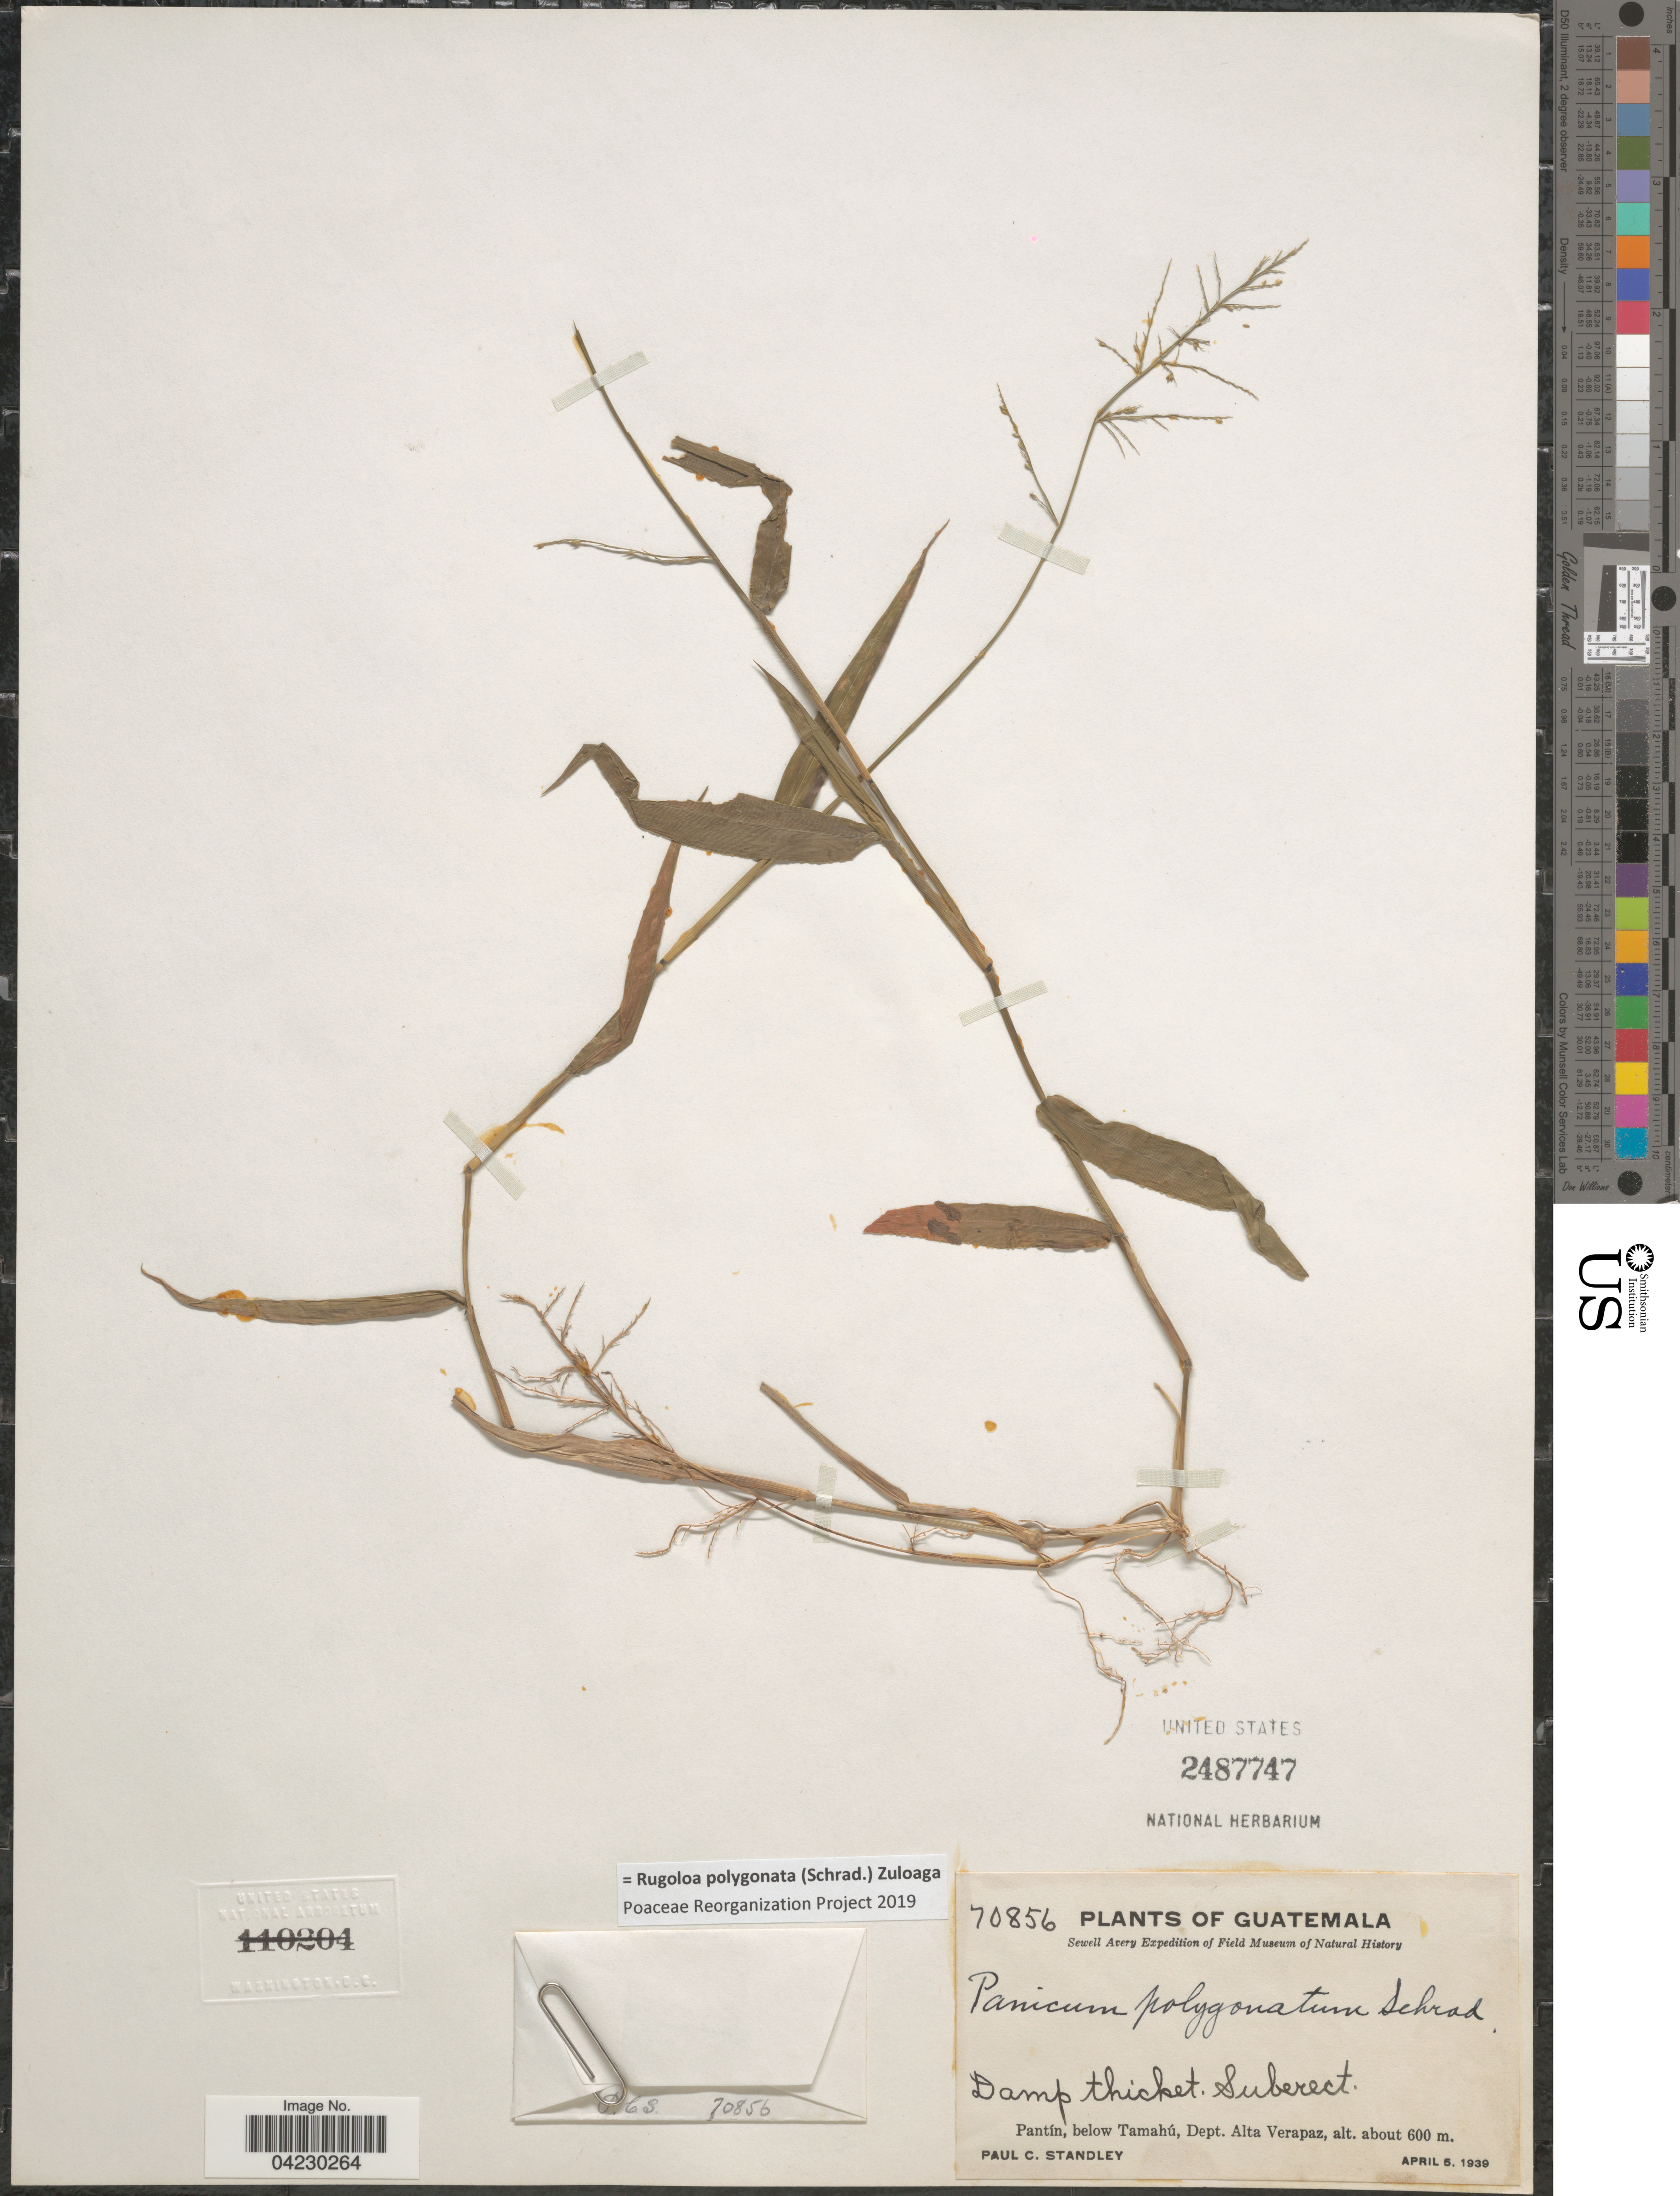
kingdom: Plantae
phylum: Tracheophyta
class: Liliopsida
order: Poales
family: Poaceae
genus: Rugoloa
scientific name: Rugoloa polygonata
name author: (Schrad.) Zuloaga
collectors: P. C. Standley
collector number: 70856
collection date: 1939-04-05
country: Guatemala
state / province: Alta Verapaz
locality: Sewell Avery Expedition. Pantín, below Tamahú, Dept. Alta Verapaz.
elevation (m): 600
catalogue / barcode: US 2487747